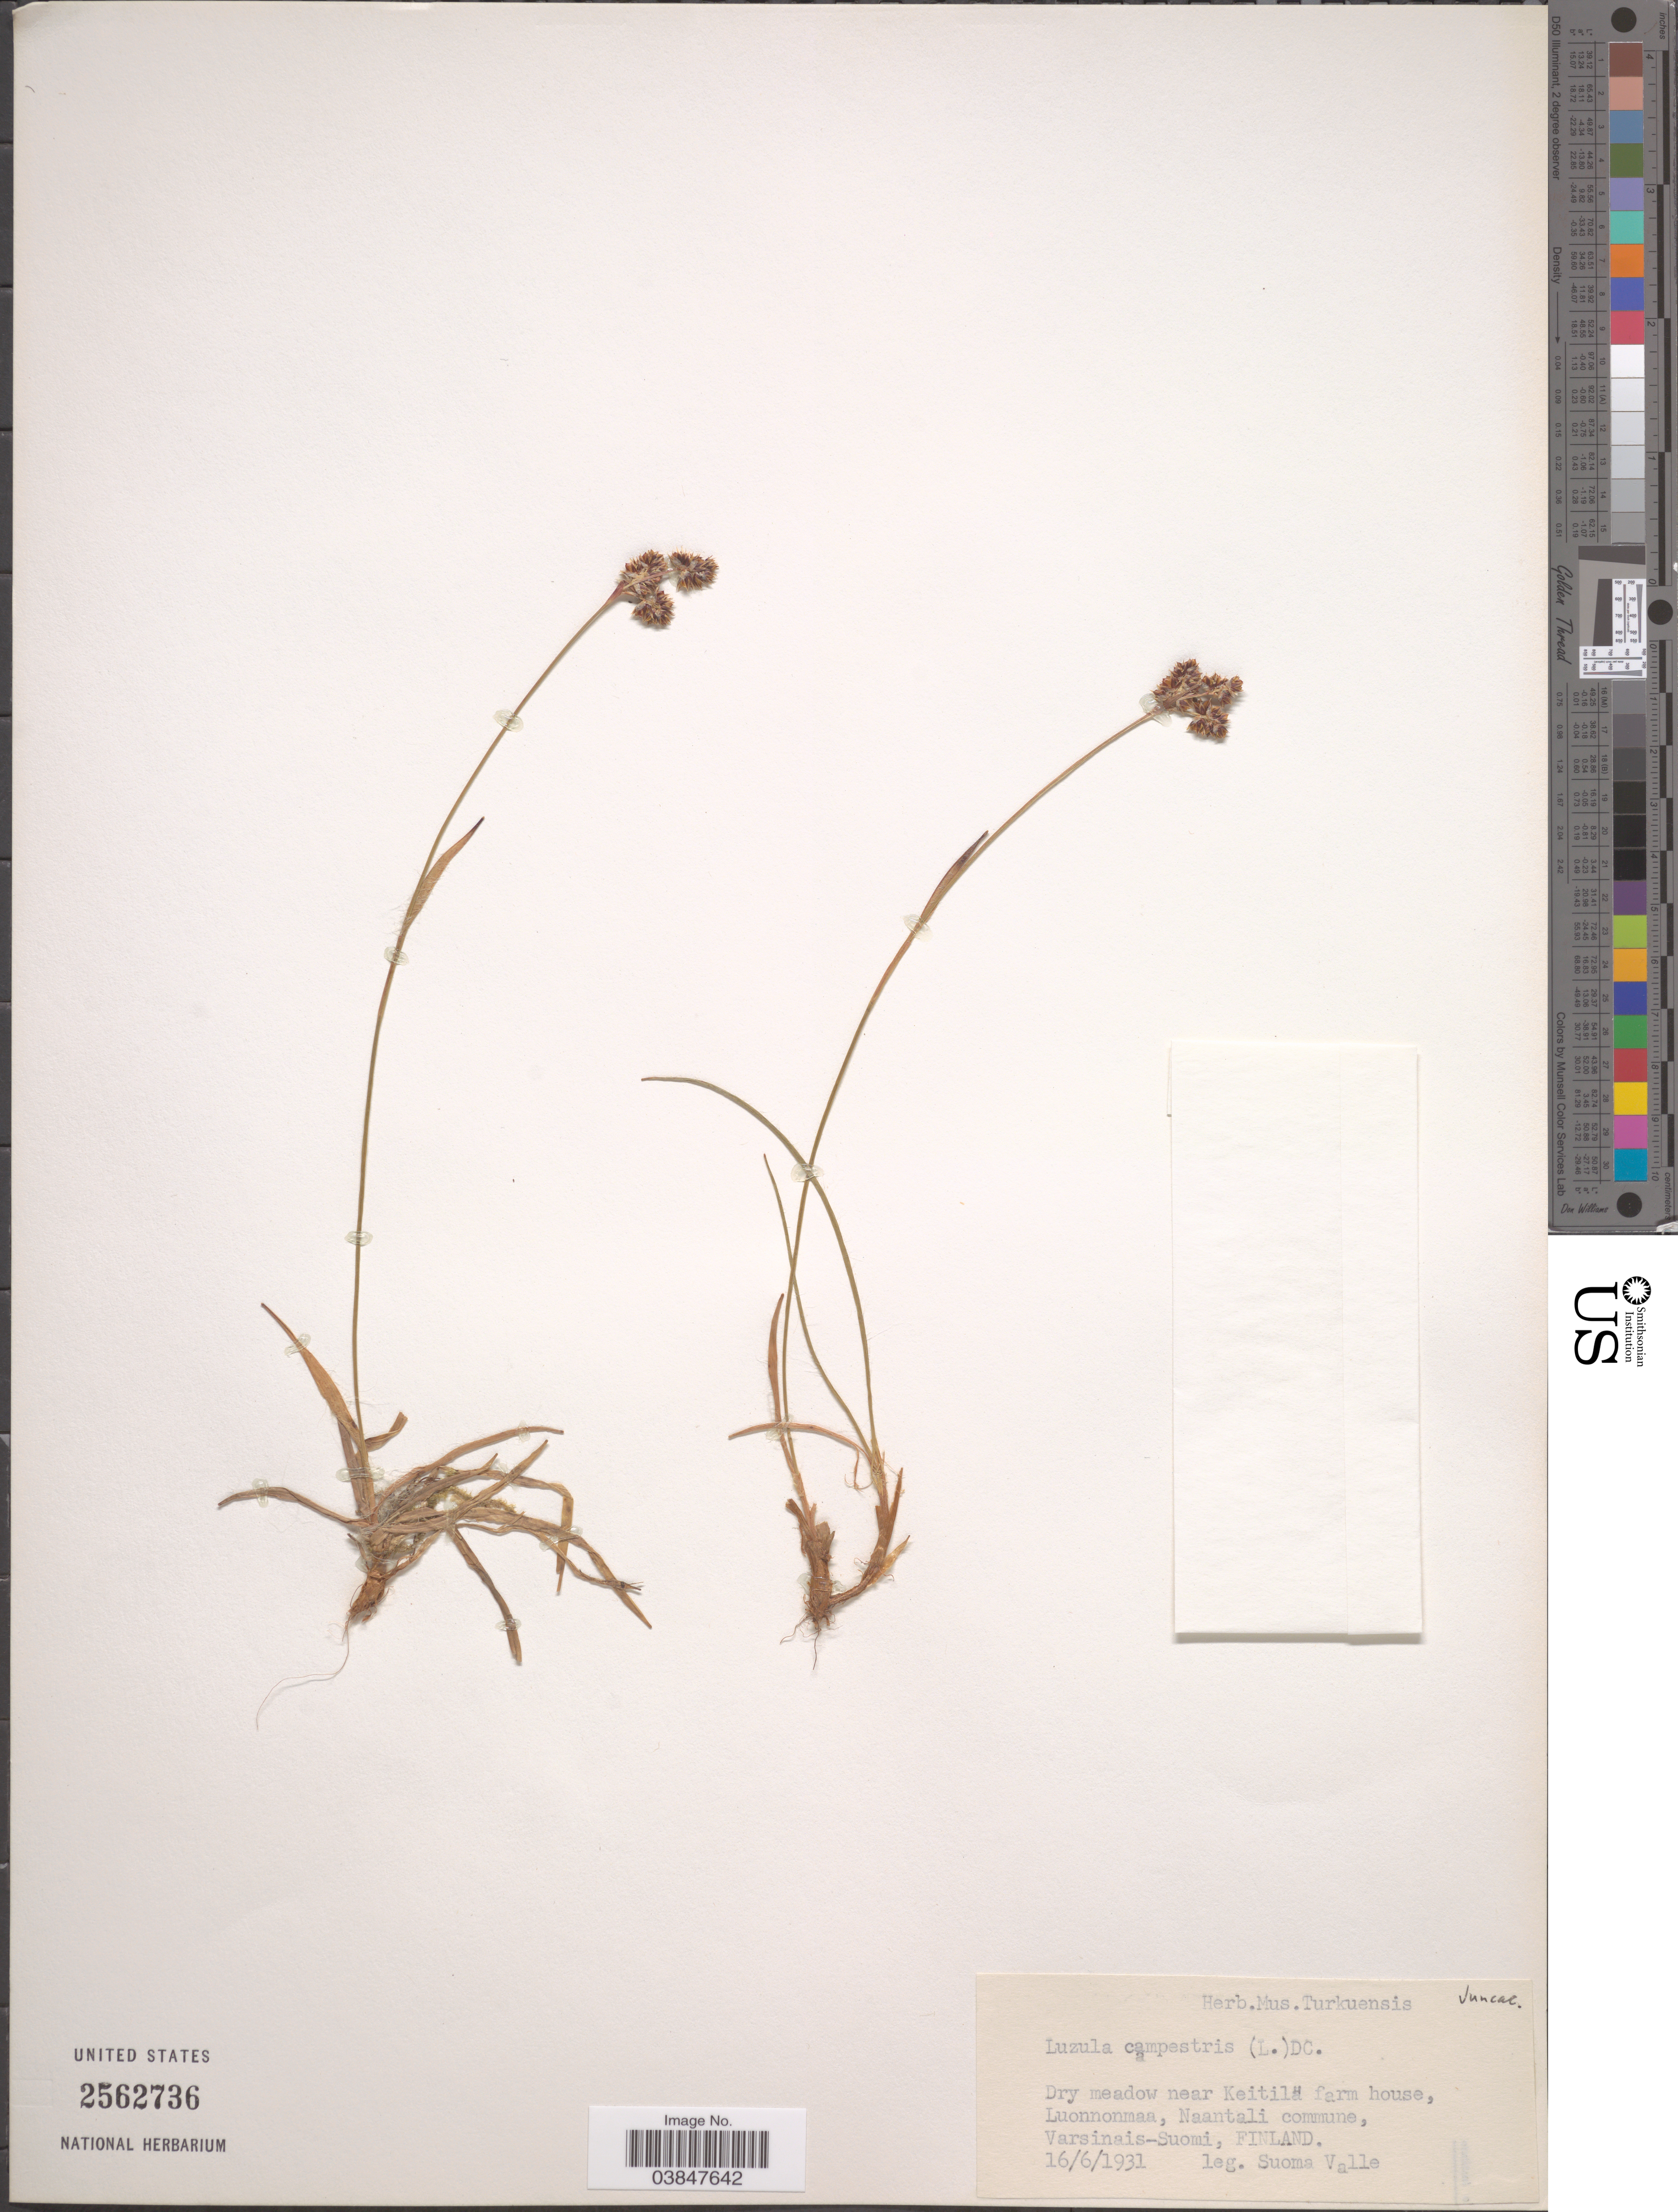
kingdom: Plantae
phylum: Tracheophyta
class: Liliopsida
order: Poales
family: Juncaceae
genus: Luzula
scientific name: Luzula campestris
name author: (L.) DC.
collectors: S. Valle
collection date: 1931-06-16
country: Finland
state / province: Varsinais-Suomi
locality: Dry meadow near Keitilä farm house, Luonnonman, Naantali commune.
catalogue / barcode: US 2562736